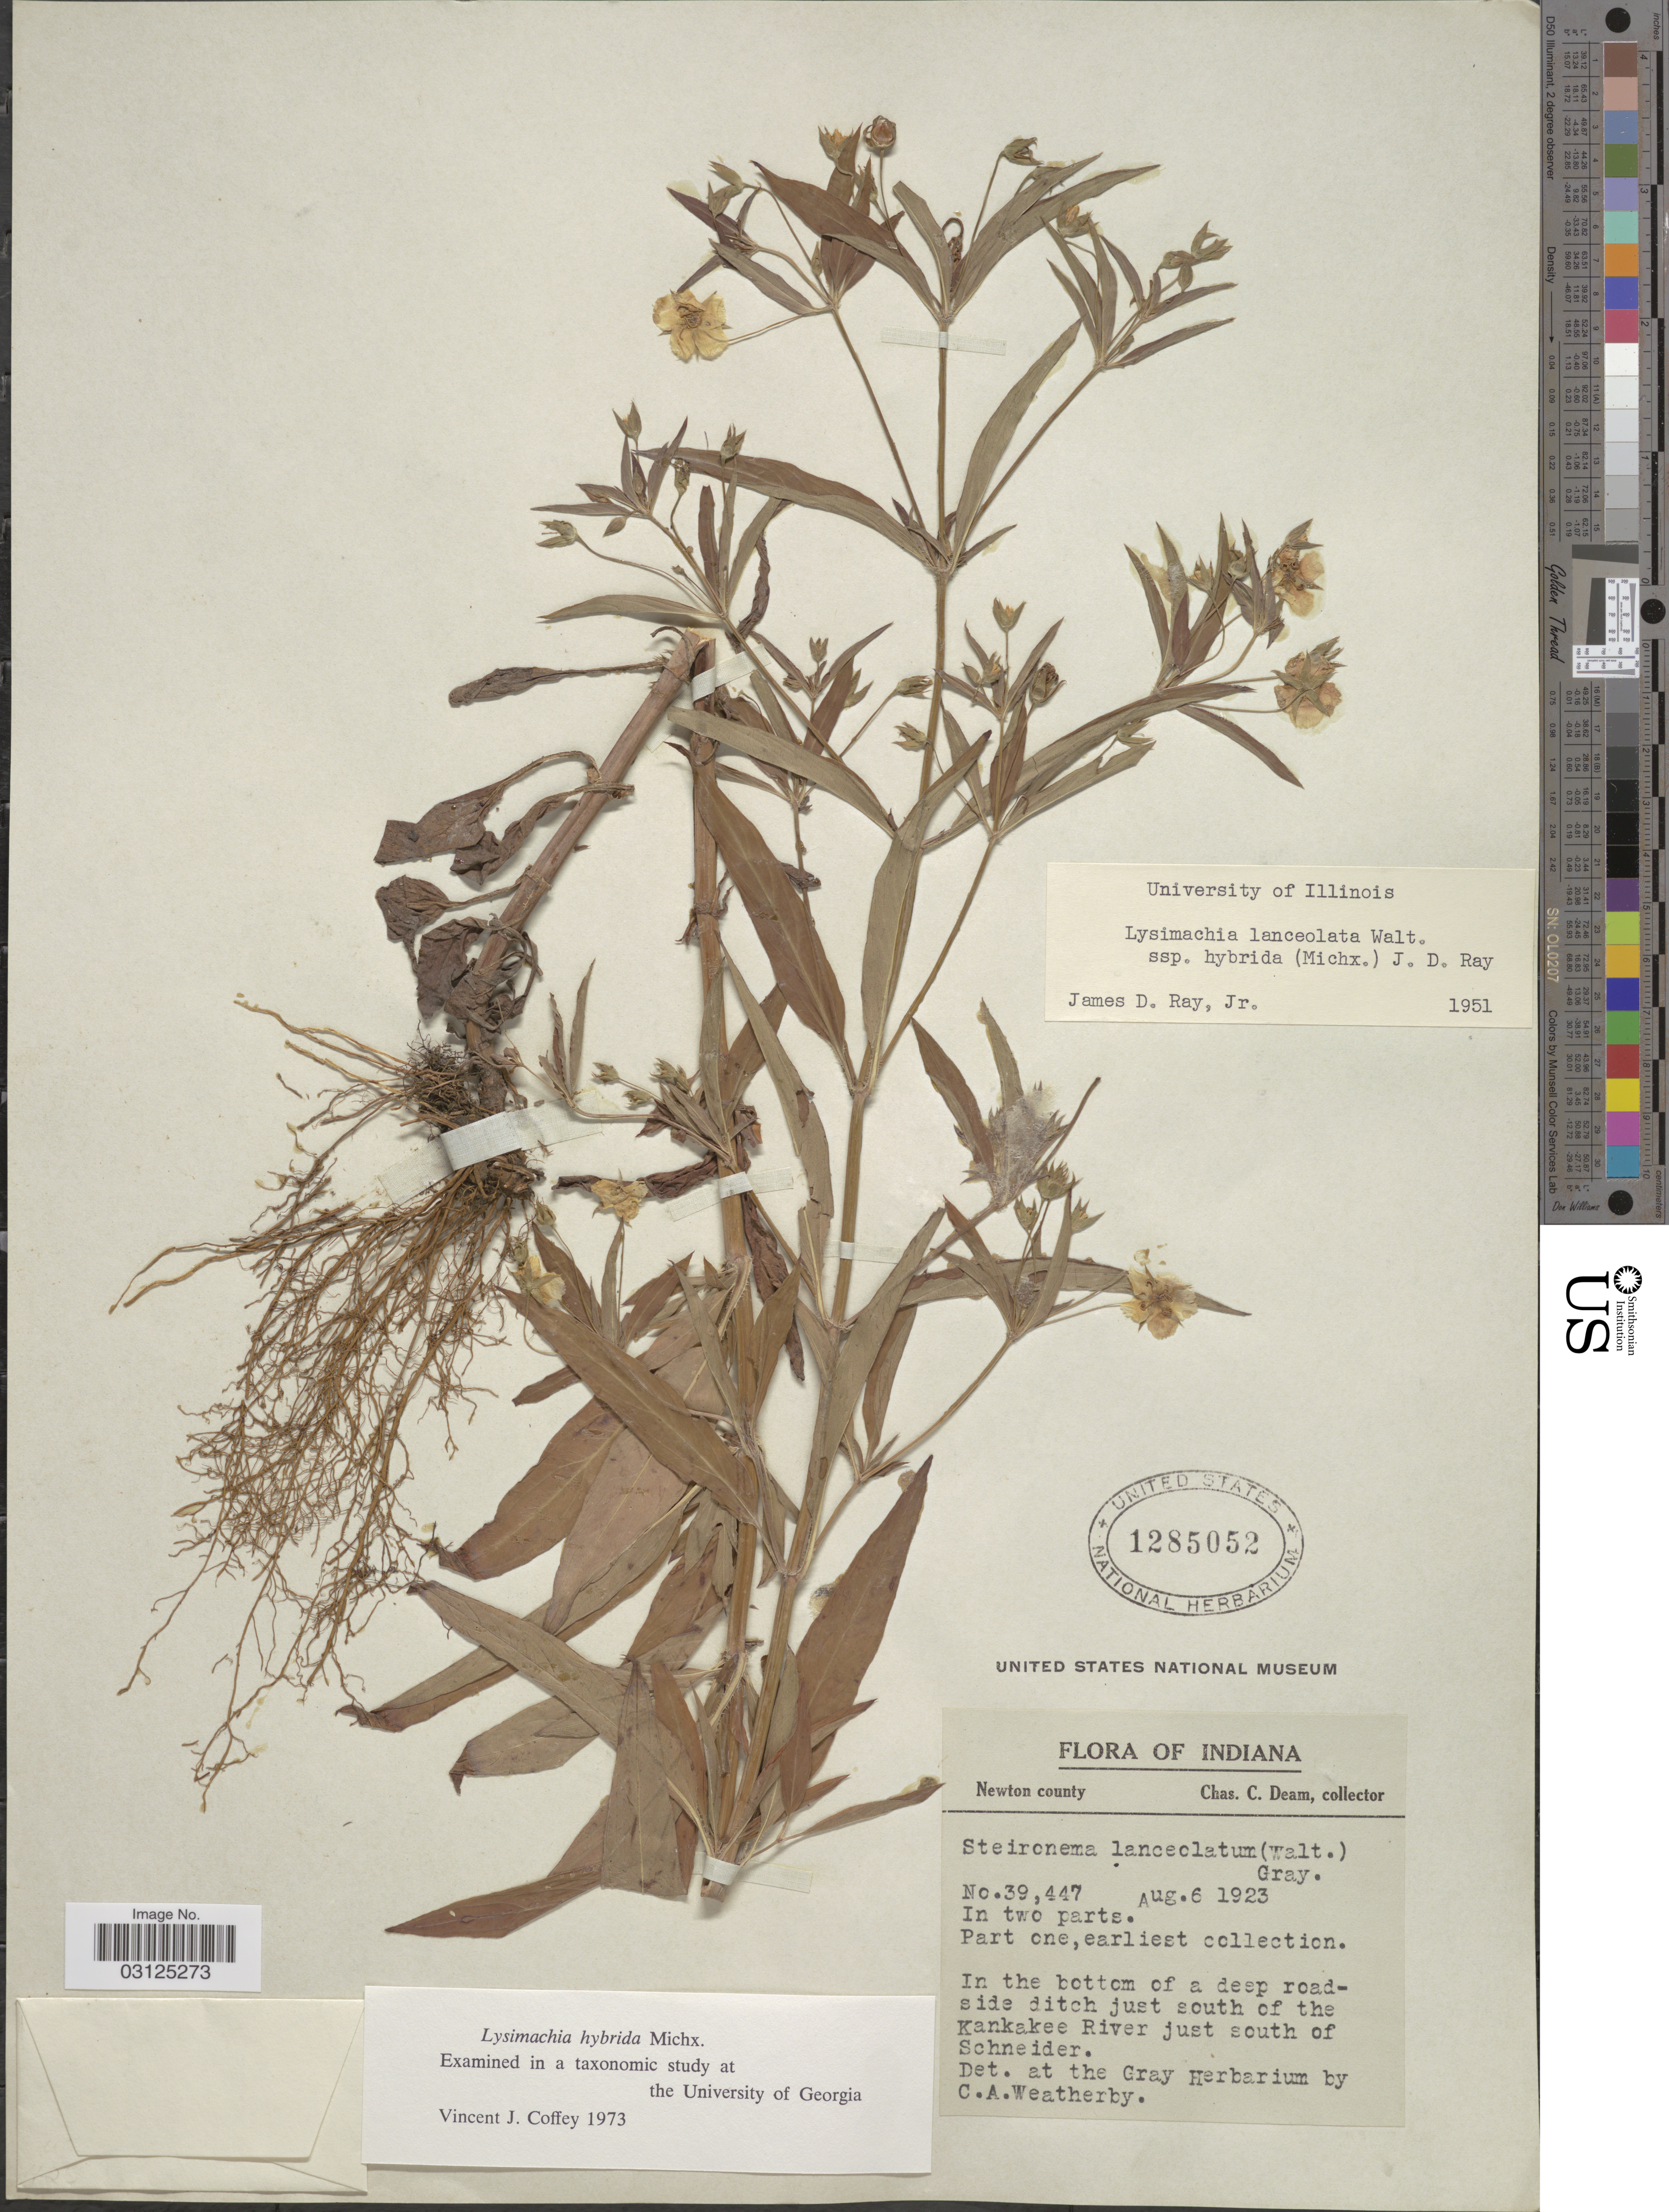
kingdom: Plantae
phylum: Tracheophyta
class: Magnoliopsida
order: Ericales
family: Primulaceae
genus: Lysimachia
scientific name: Lysimachia hybrida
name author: Michx.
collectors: C. C. Deam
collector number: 39447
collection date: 1923-08-06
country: United States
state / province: Indiana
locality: Newton County. In the bottom of a deep roadside ditch just south of the Kakakee River just south of Schneider.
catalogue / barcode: US 1285052